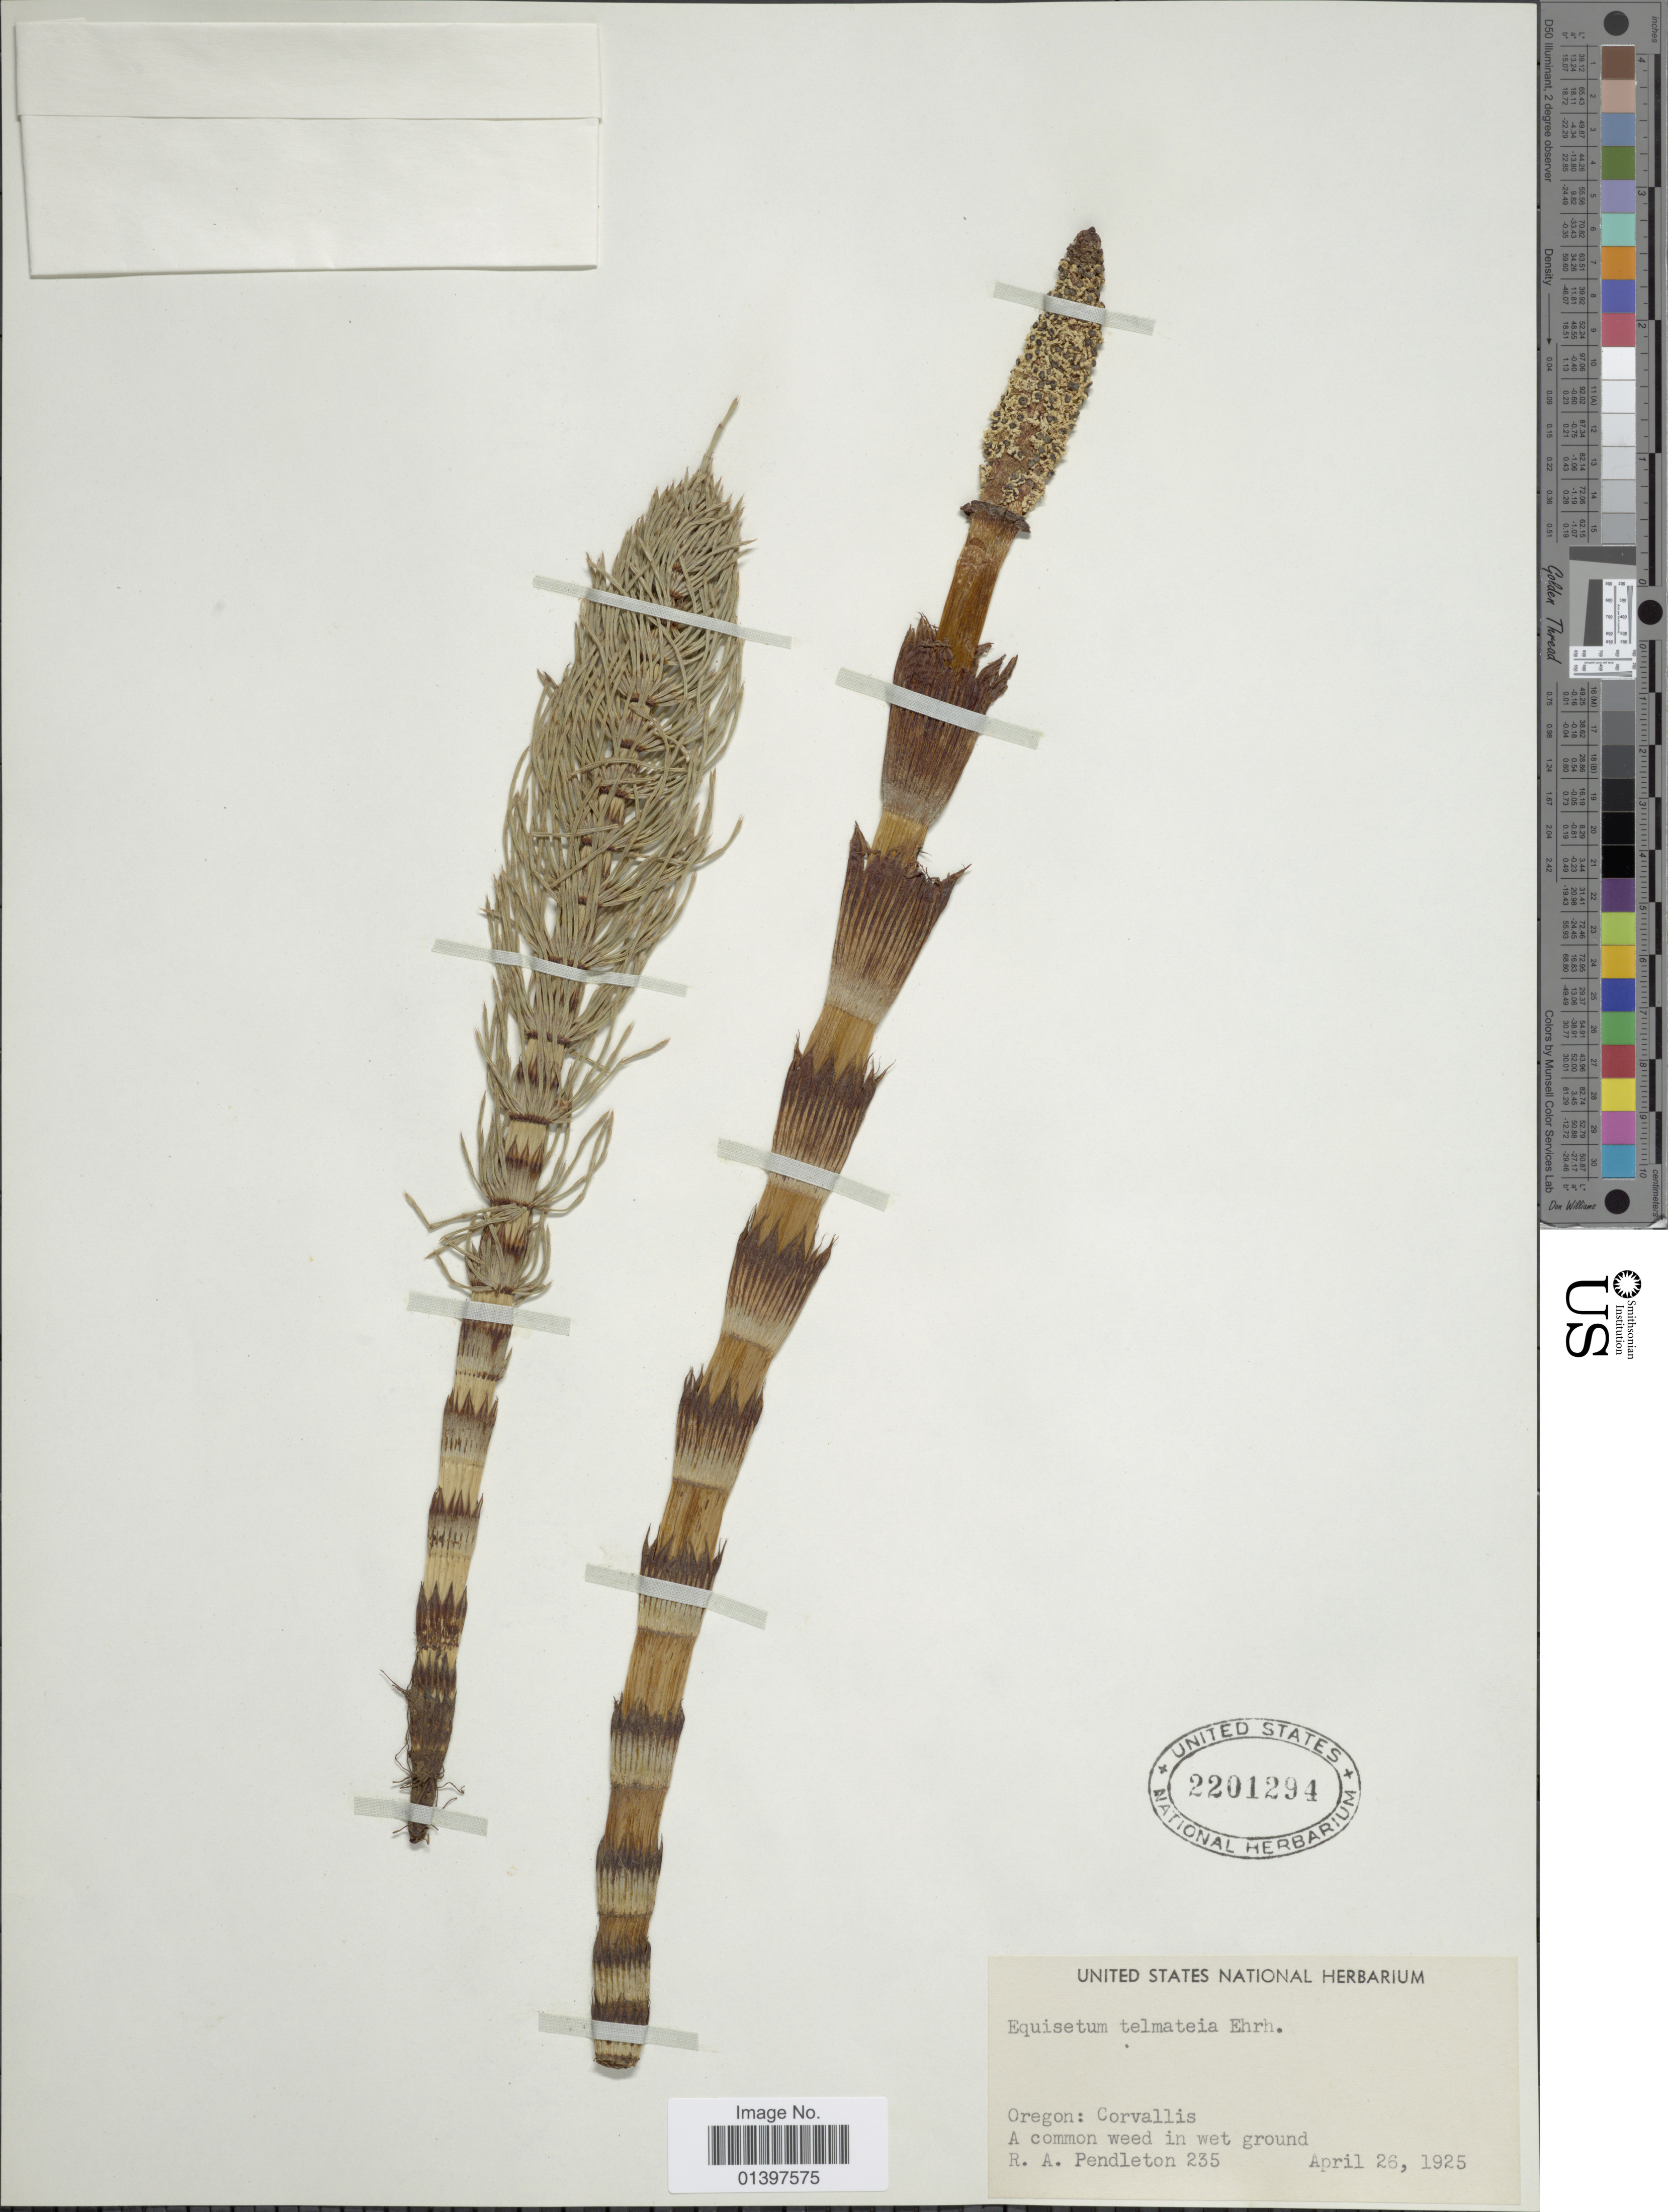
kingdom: Plantae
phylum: Tracheophyta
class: Polypodiopsida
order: Equisetales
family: Equisetaceae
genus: Equisetum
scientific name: Equisetum telmateia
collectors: R. Pendleton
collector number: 235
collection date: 1925-04-26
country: United States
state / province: Oregon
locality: Oregon: Corvallis, a common weed in wet ground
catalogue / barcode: US 2201294